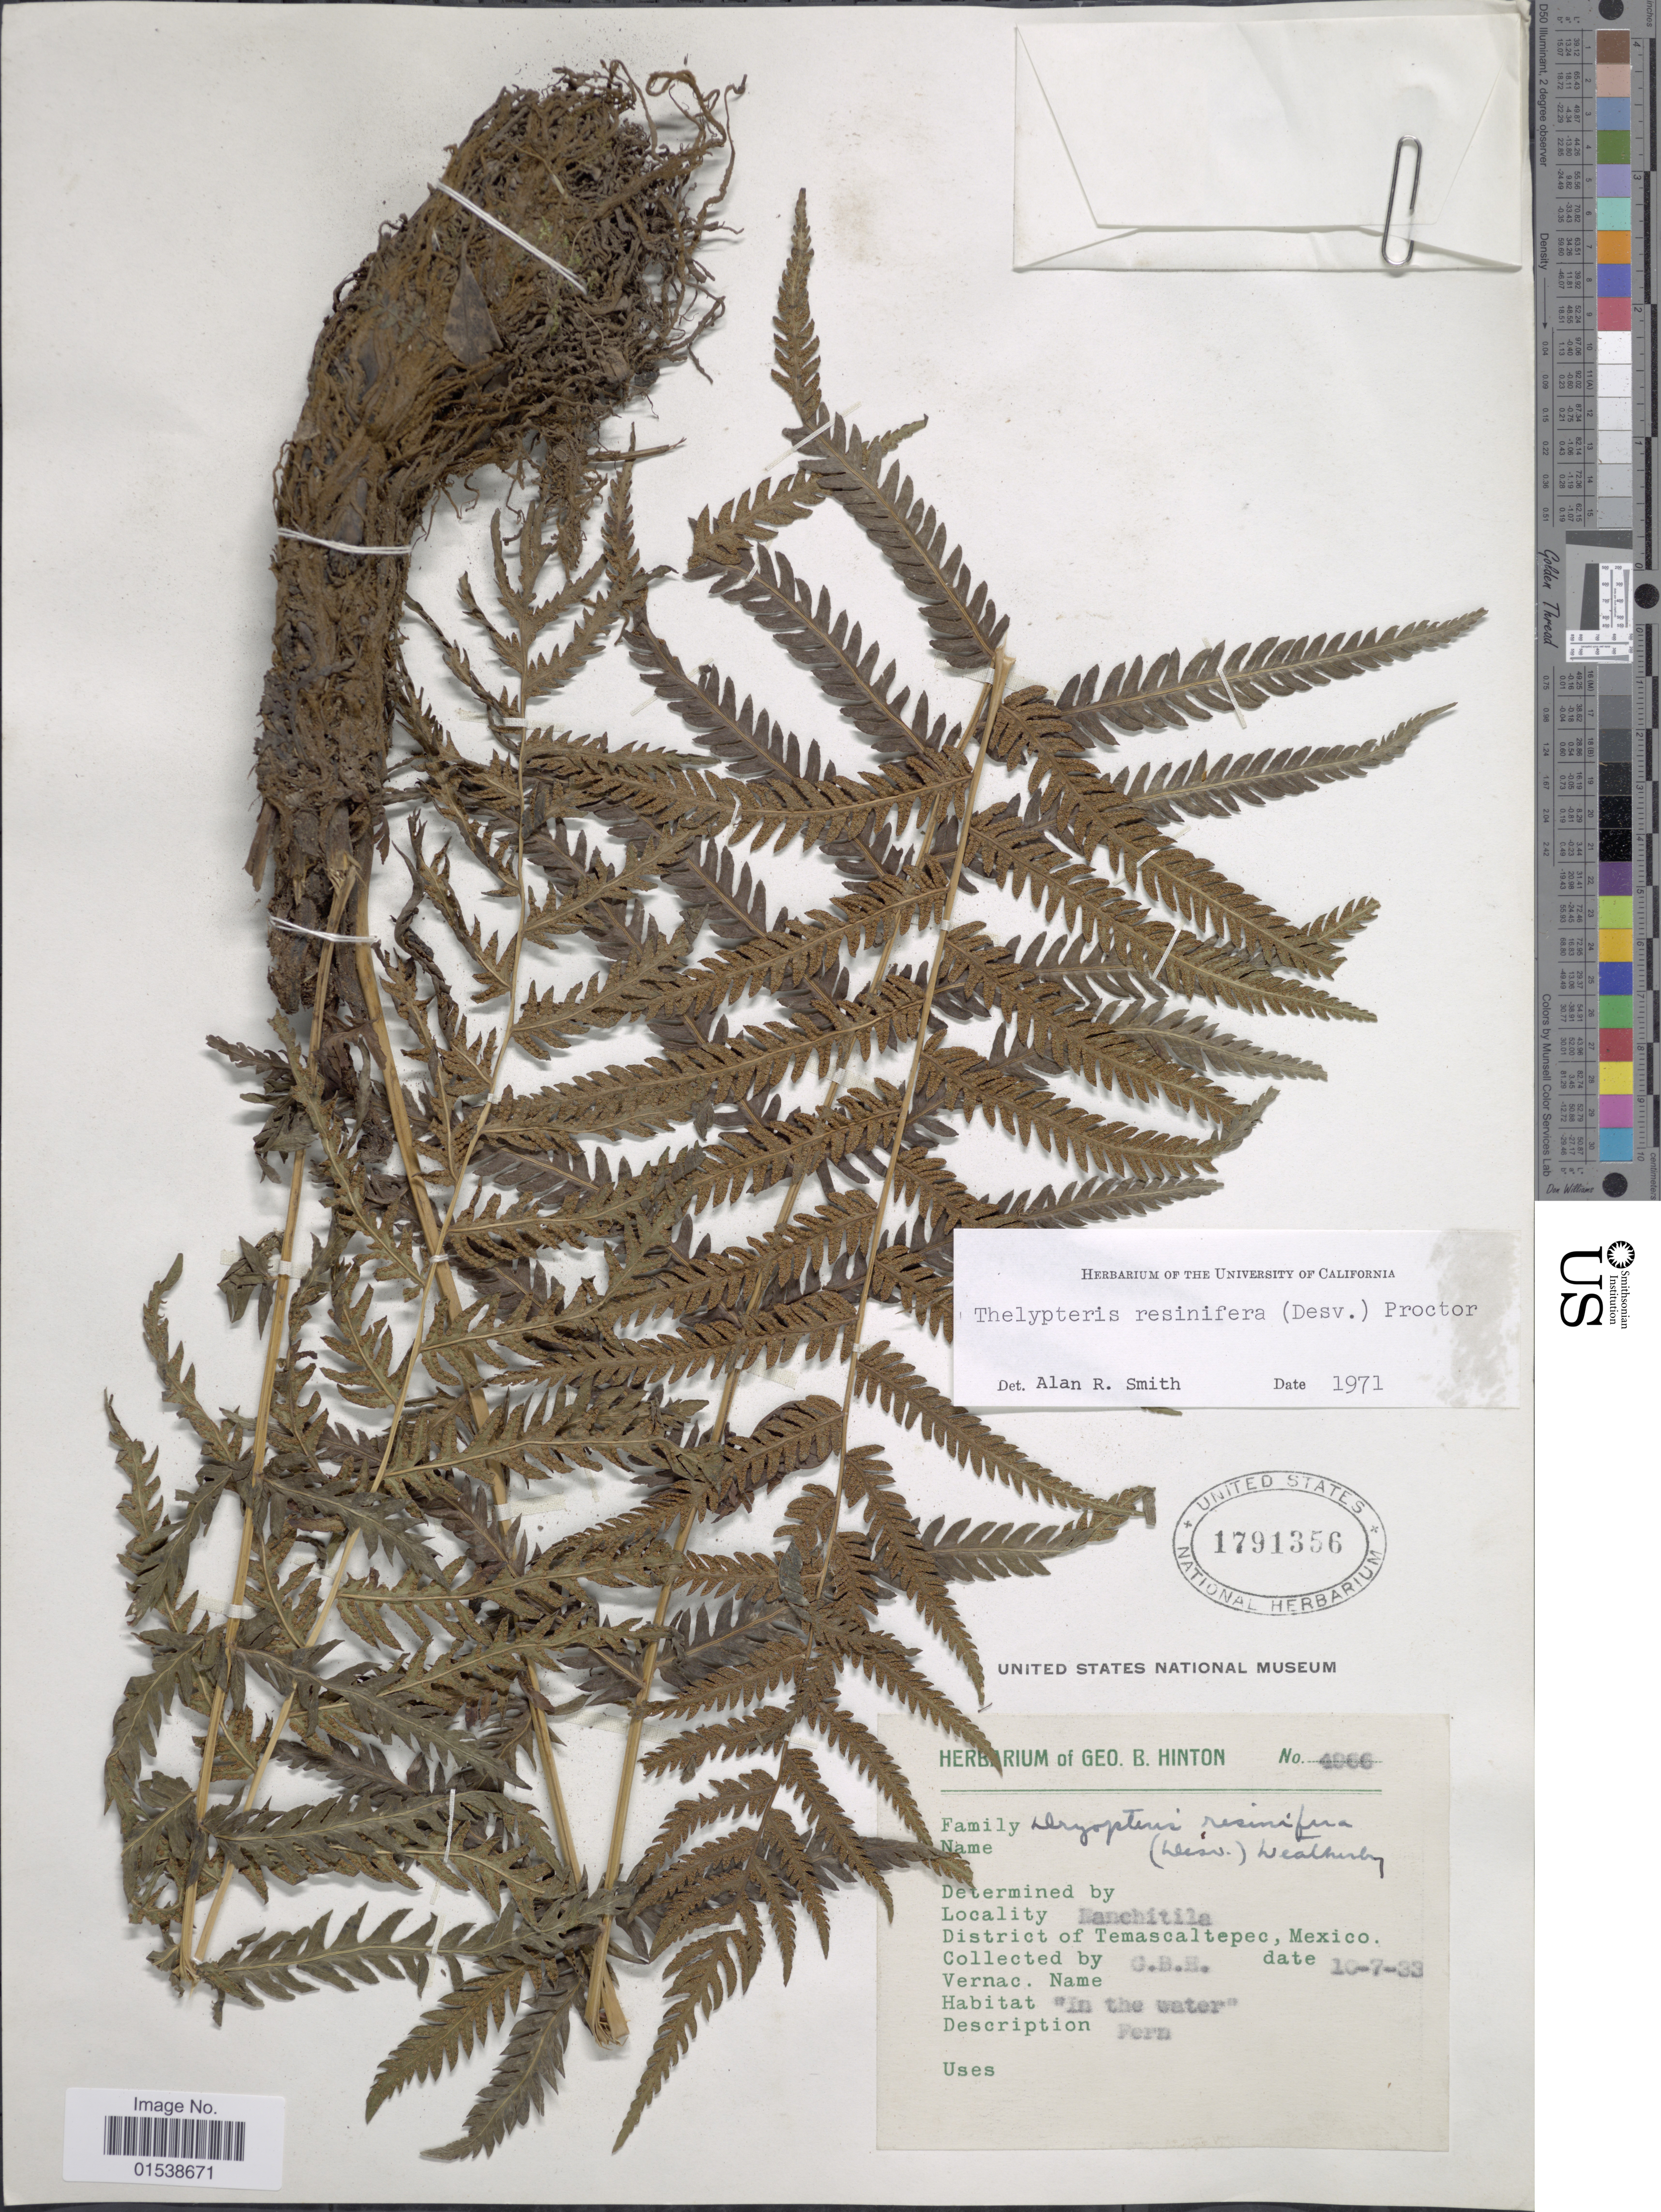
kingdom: Plantae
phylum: Tracheophyta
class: Polypodiopsida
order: Polypodiales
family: Thelypteridaceae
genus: Amauropelta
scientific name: Amauropelta resinifera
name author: (Desv.) Pic. Serm.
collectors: G. B. Hinton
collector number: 4966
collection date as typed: Transcribed d/m/y: 7/10/33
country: Mexico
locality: Nanchitila, District of Temascaltepec, Mexico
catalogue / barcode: US 1791356